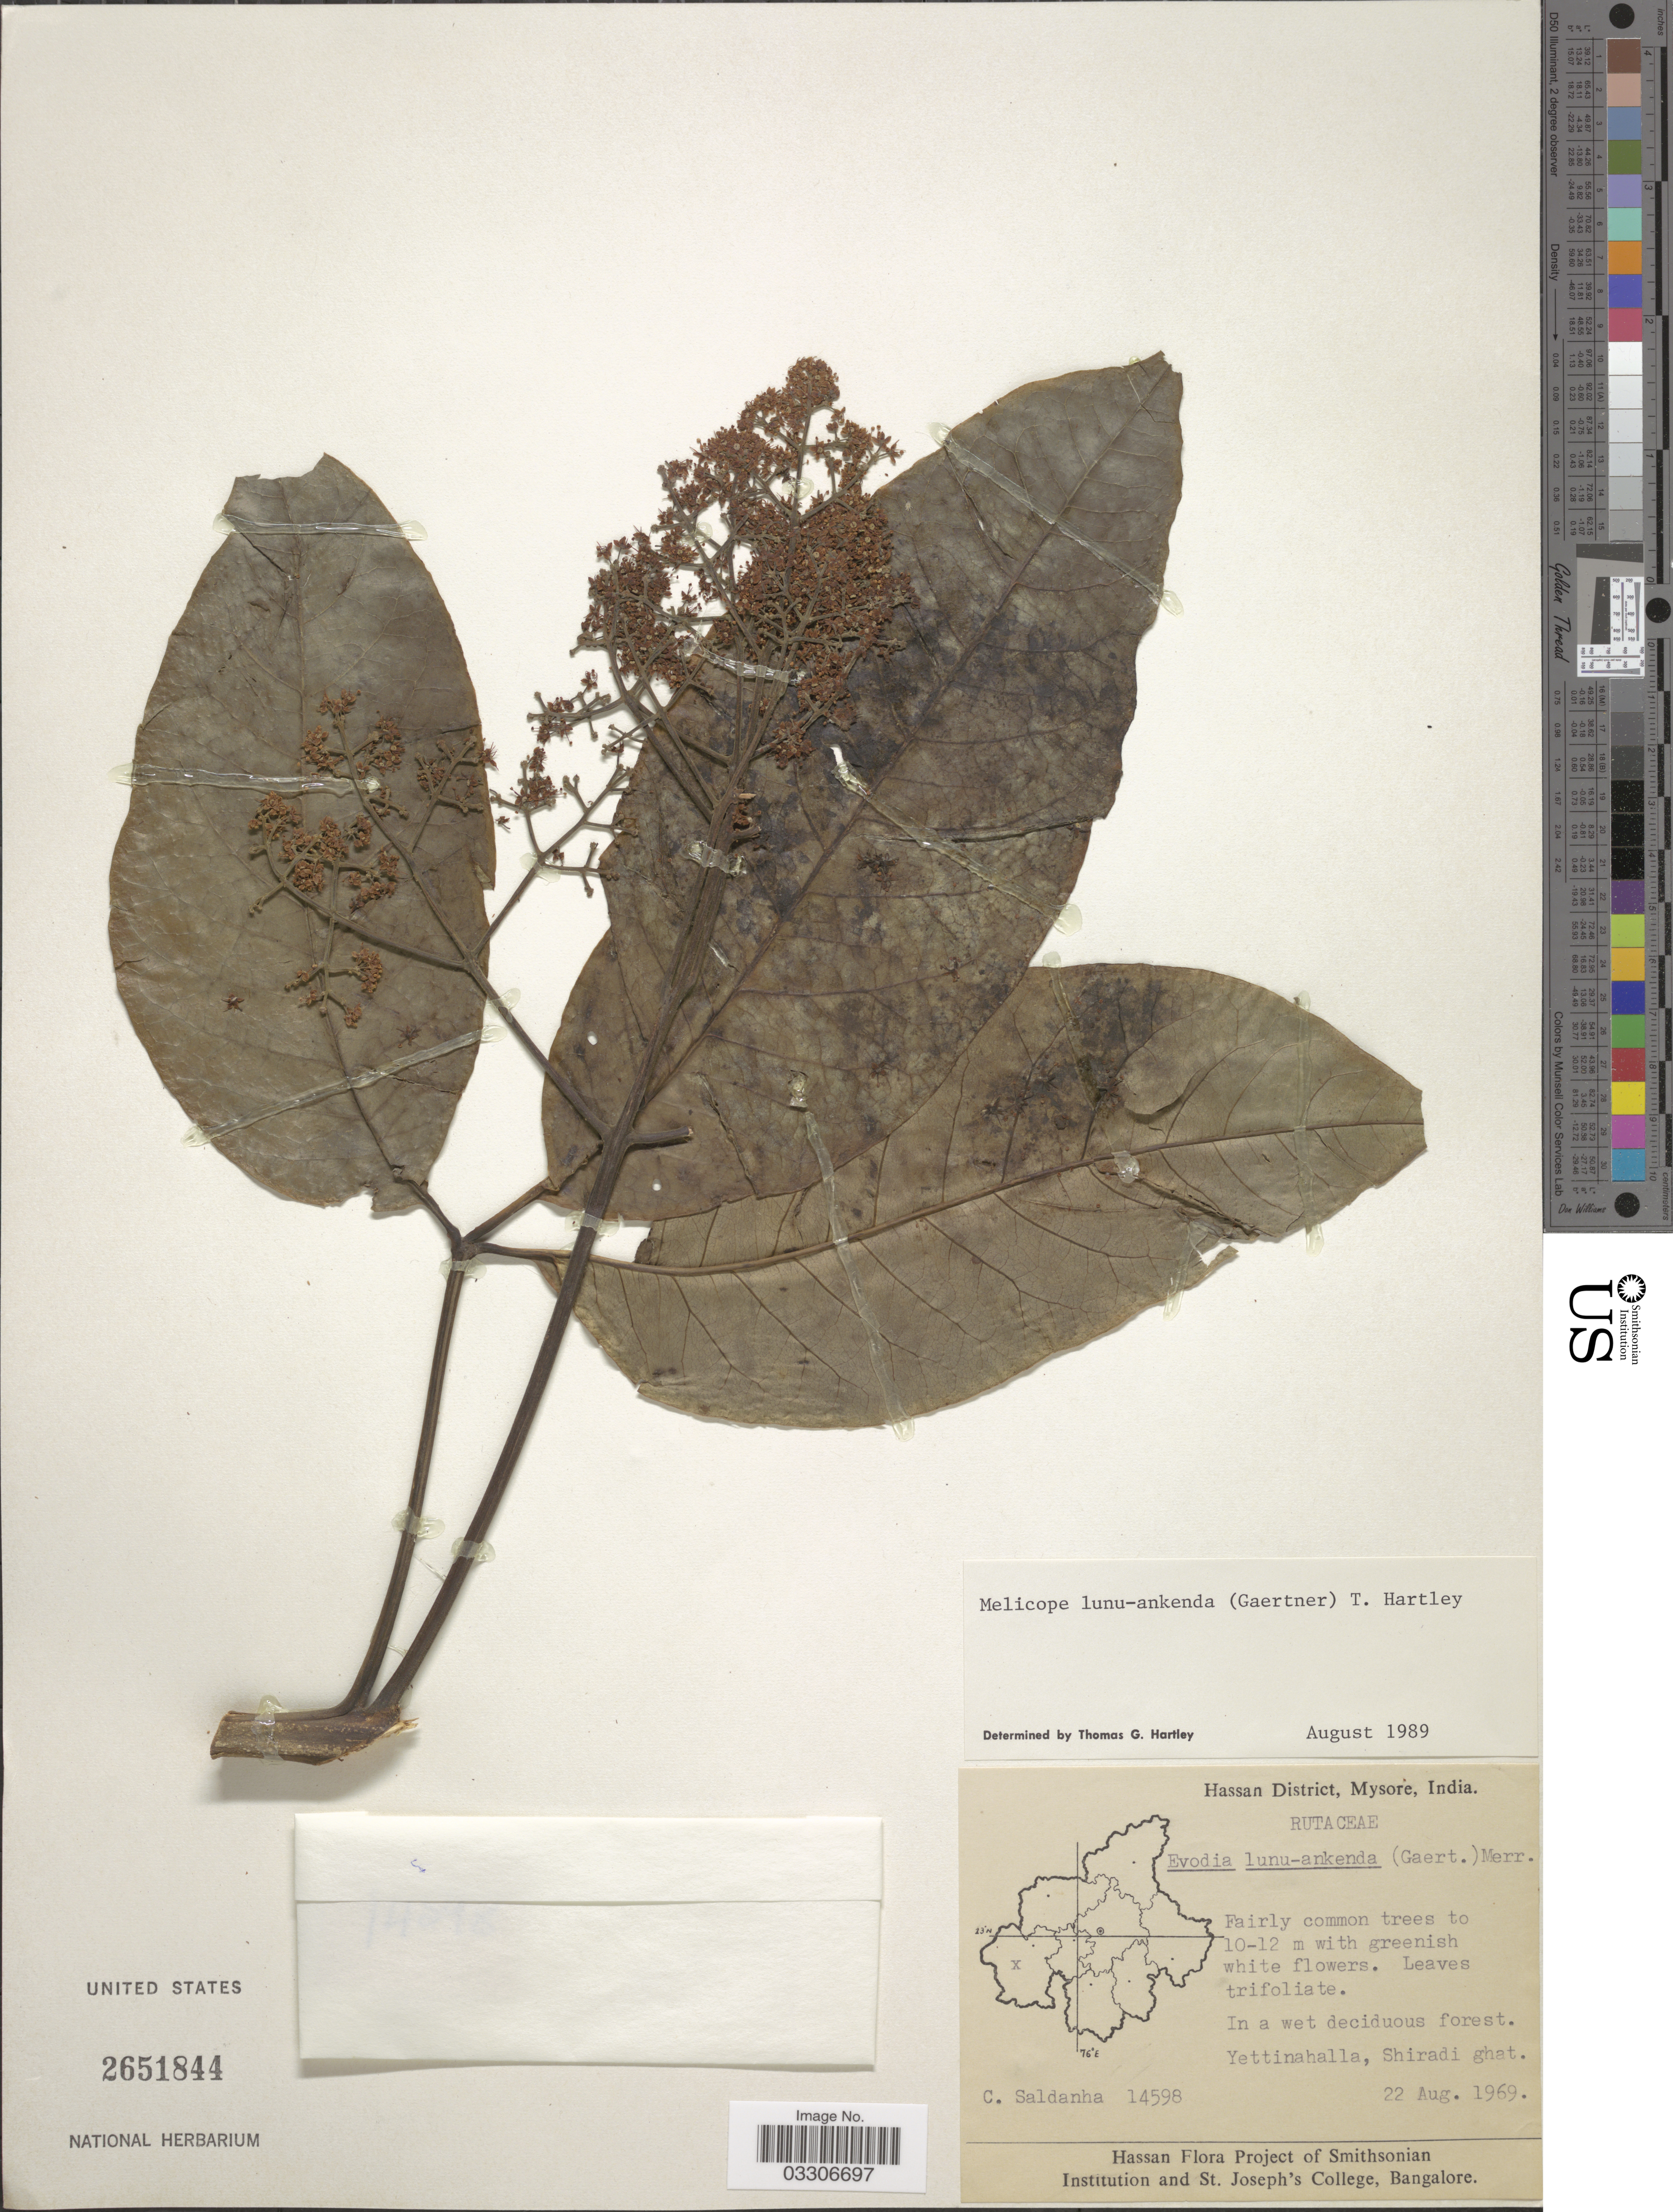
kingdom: Plantae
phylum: Tracheophyta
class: Magnoliopsida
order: Sapindales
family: Rutaceae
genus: Melicope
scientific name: Melicope lunu-ankenda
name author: (Gaertn.) T.G. Hartley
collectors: C. Saldanha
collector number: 14598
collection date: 1969-08-22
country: India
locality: Hassan District, Mysore. Yettinahalla, Shiradi ghat.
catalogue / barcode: US 2651844